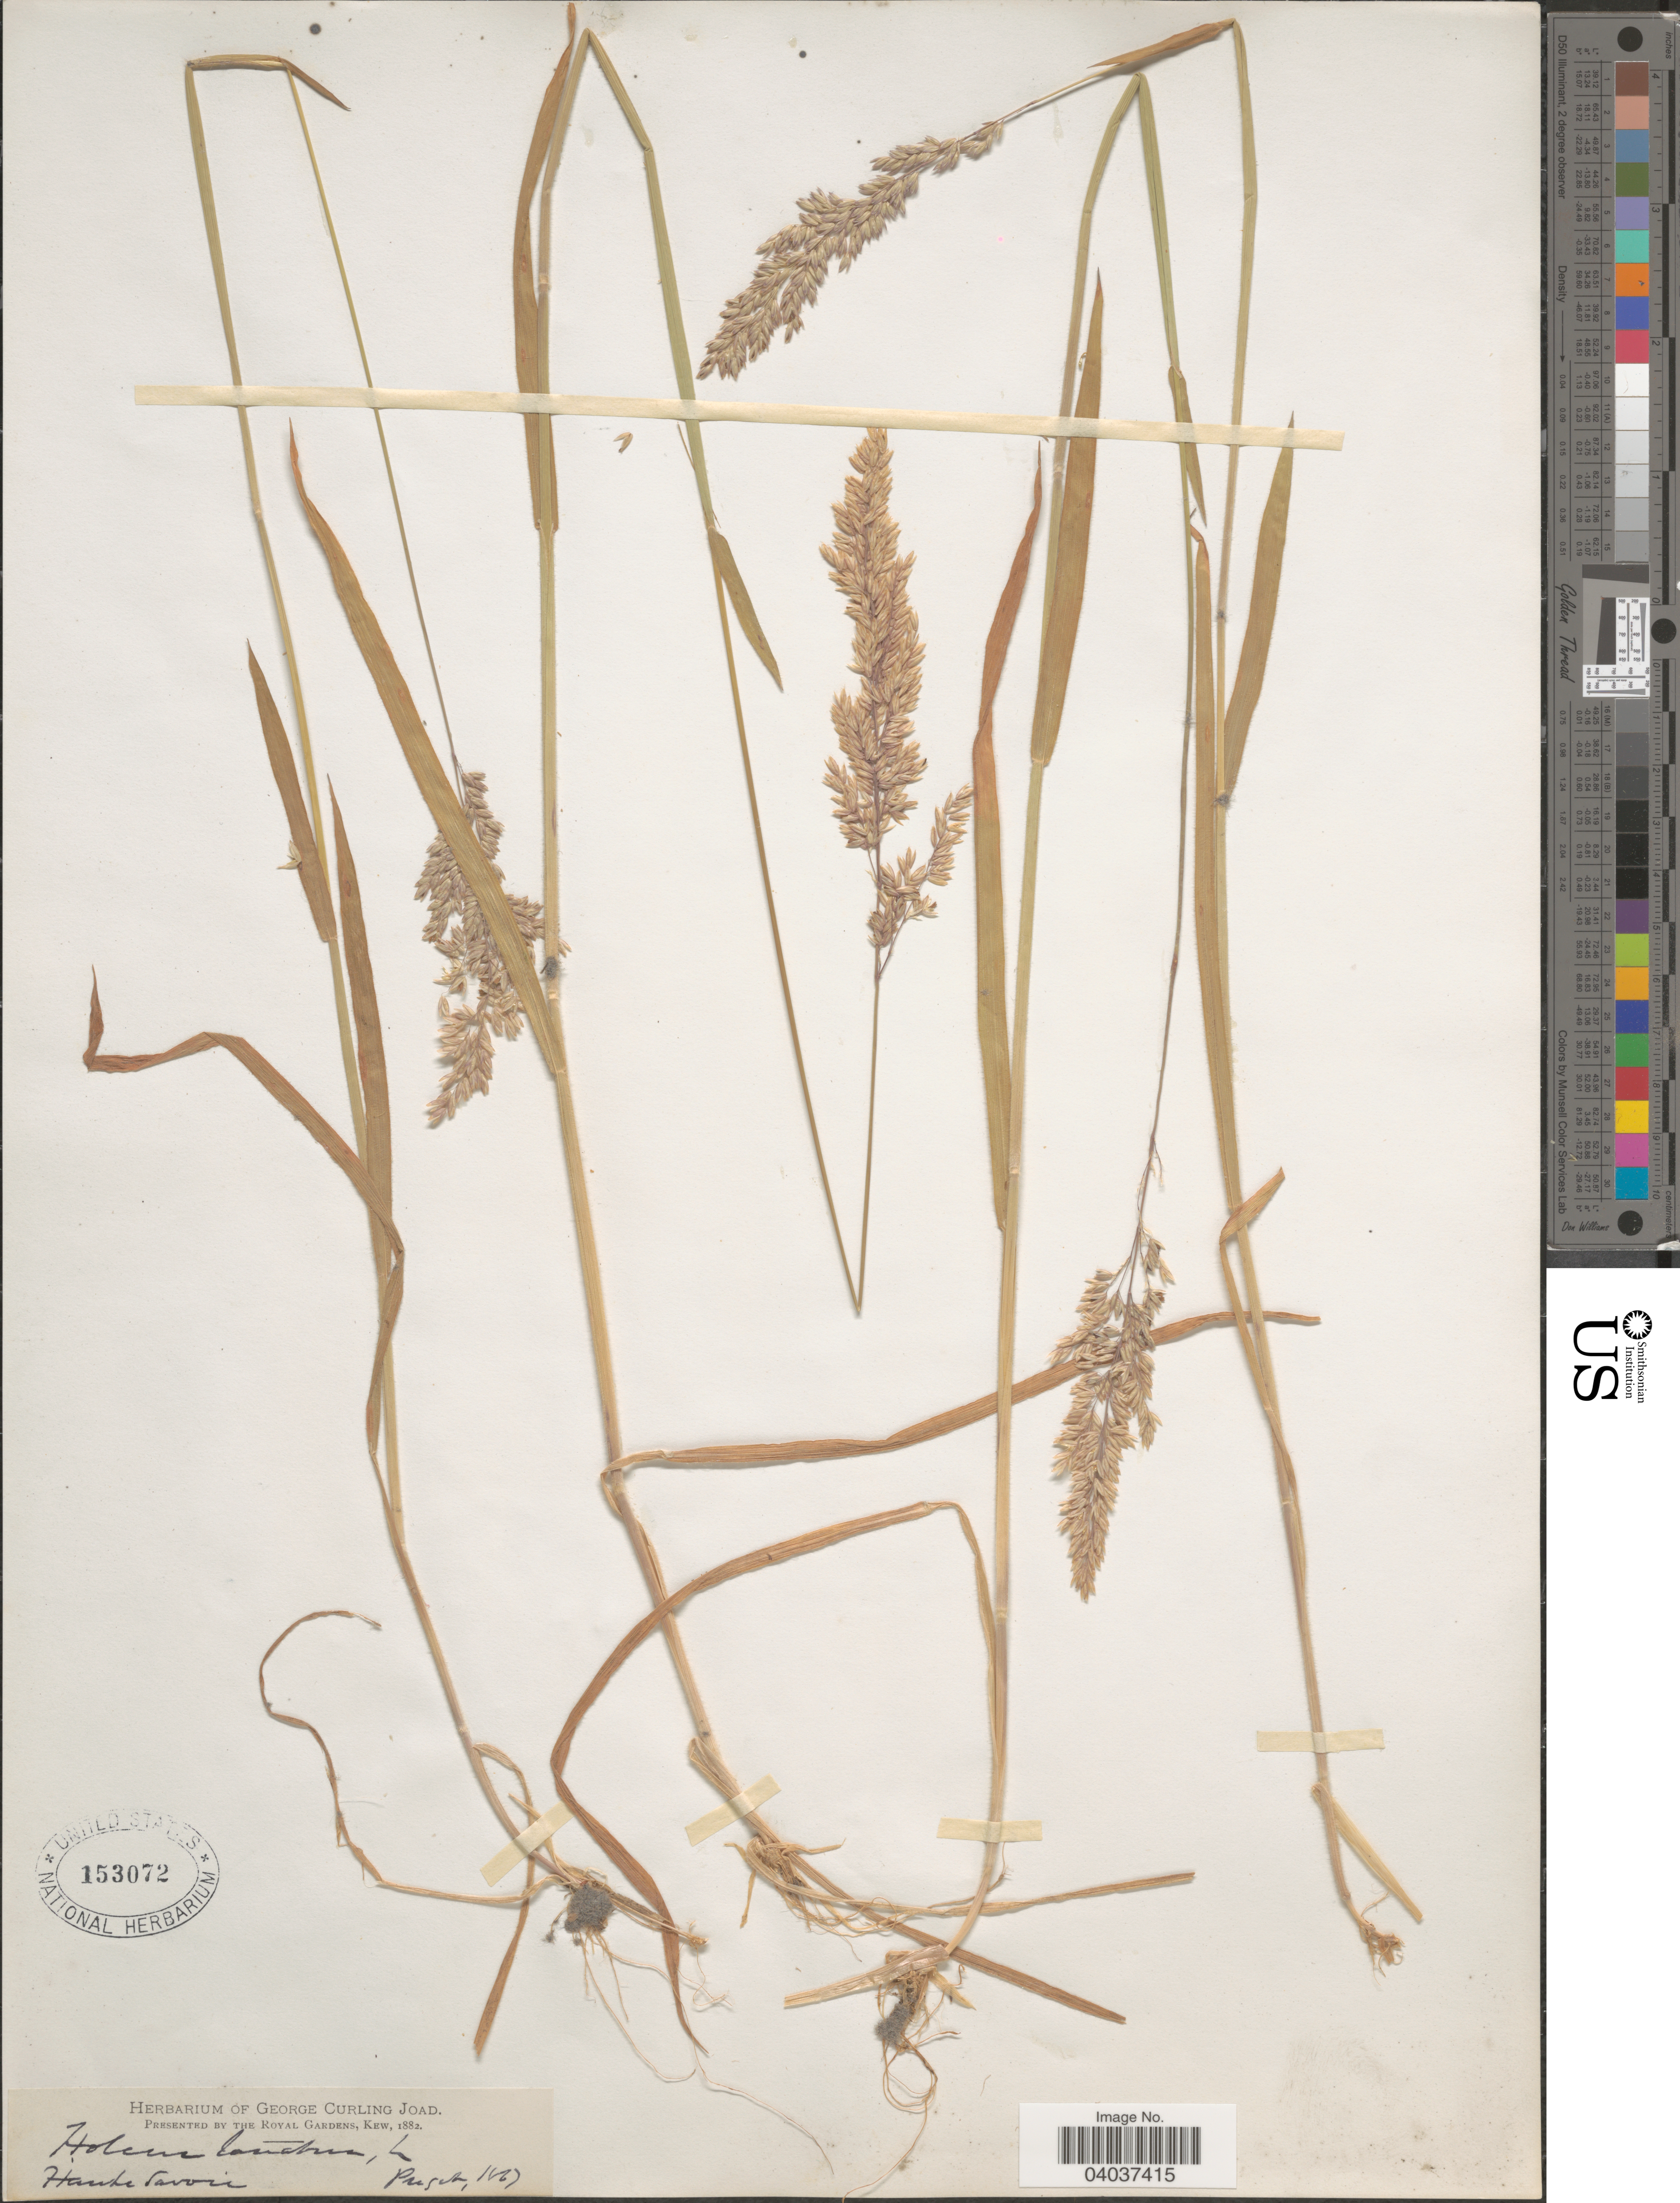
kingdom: Plantae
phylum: Tracheophyta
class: Liliopsida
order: Poales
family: Poaceae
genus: Holcus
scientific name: Holcus lanatus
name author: L.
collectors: -. Puget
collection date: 1867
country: France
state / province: Auvergne-Rhône-Alpes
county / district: Haute-Savoie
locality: Haute Savoie.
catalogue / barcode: US 153072